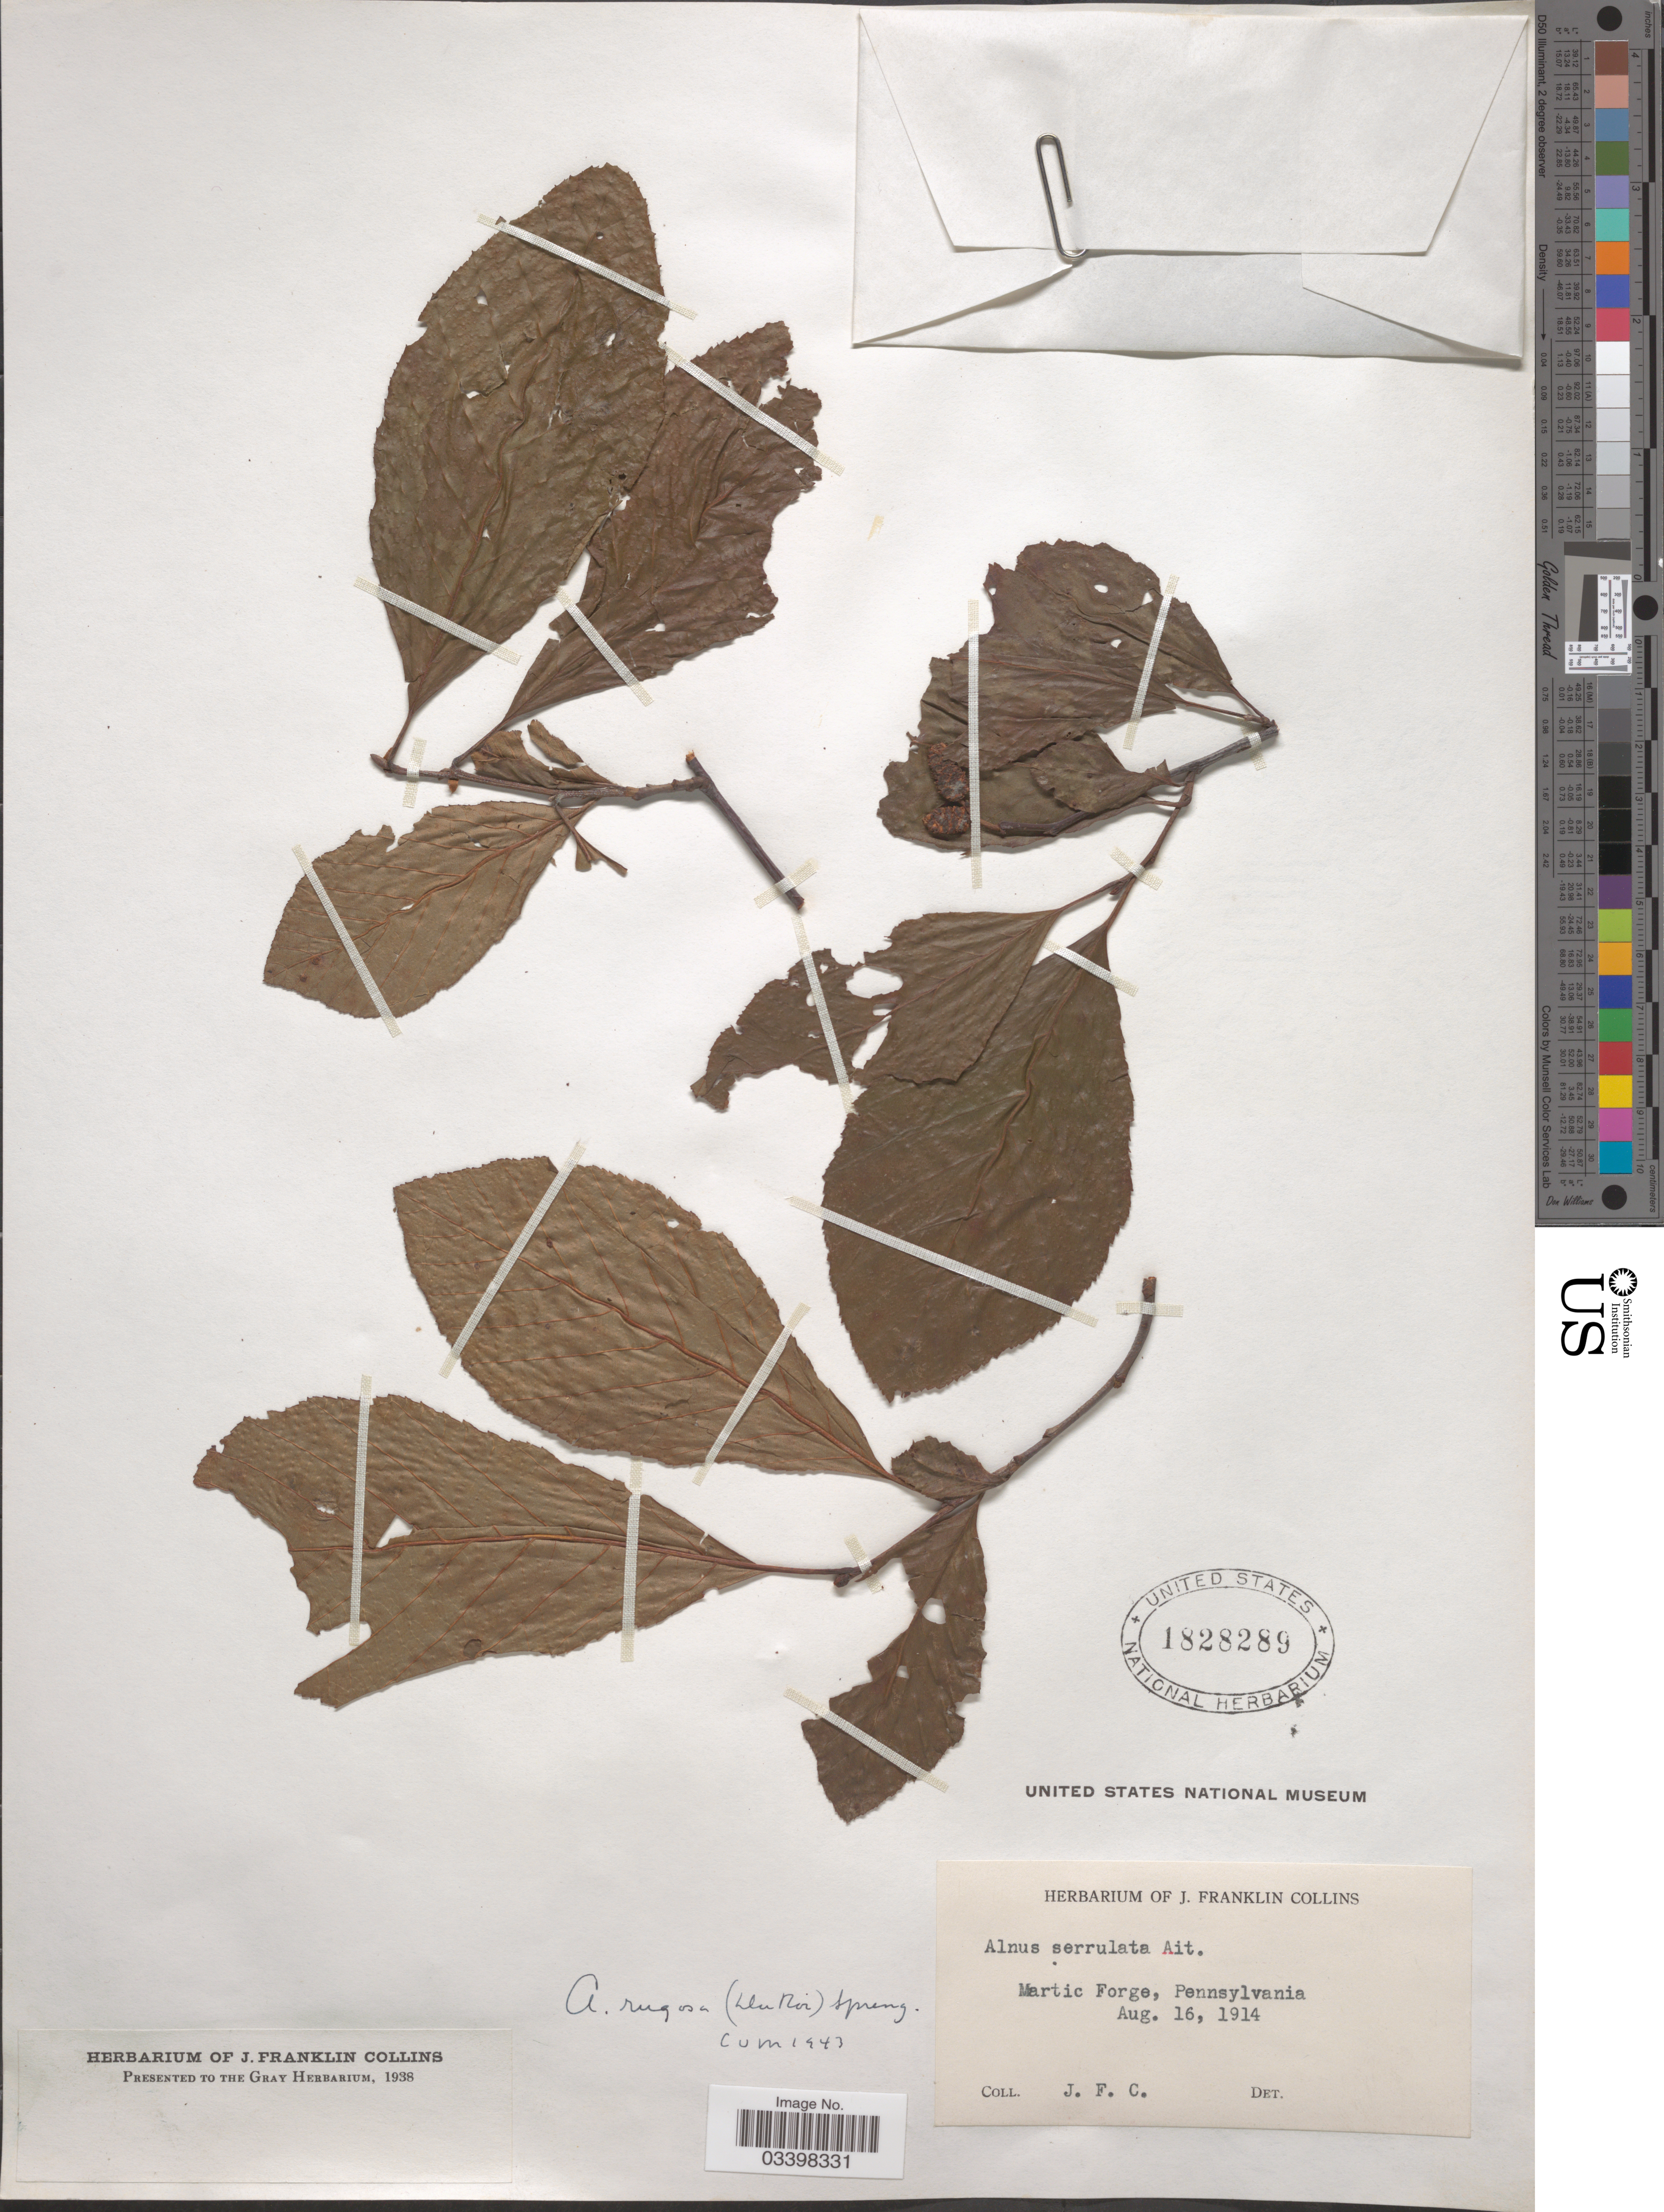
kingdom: Plantae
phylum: Tracheophyta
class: Magnoliopsida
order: Fagales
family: Betulaceae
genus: Alnus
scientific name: Alnus serrulata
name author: (Aiton) Willd.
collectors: J. Collins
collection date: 1914-08-16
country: United States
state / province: Pennsylvania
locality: Martic Forge.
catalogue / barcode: US 1828289